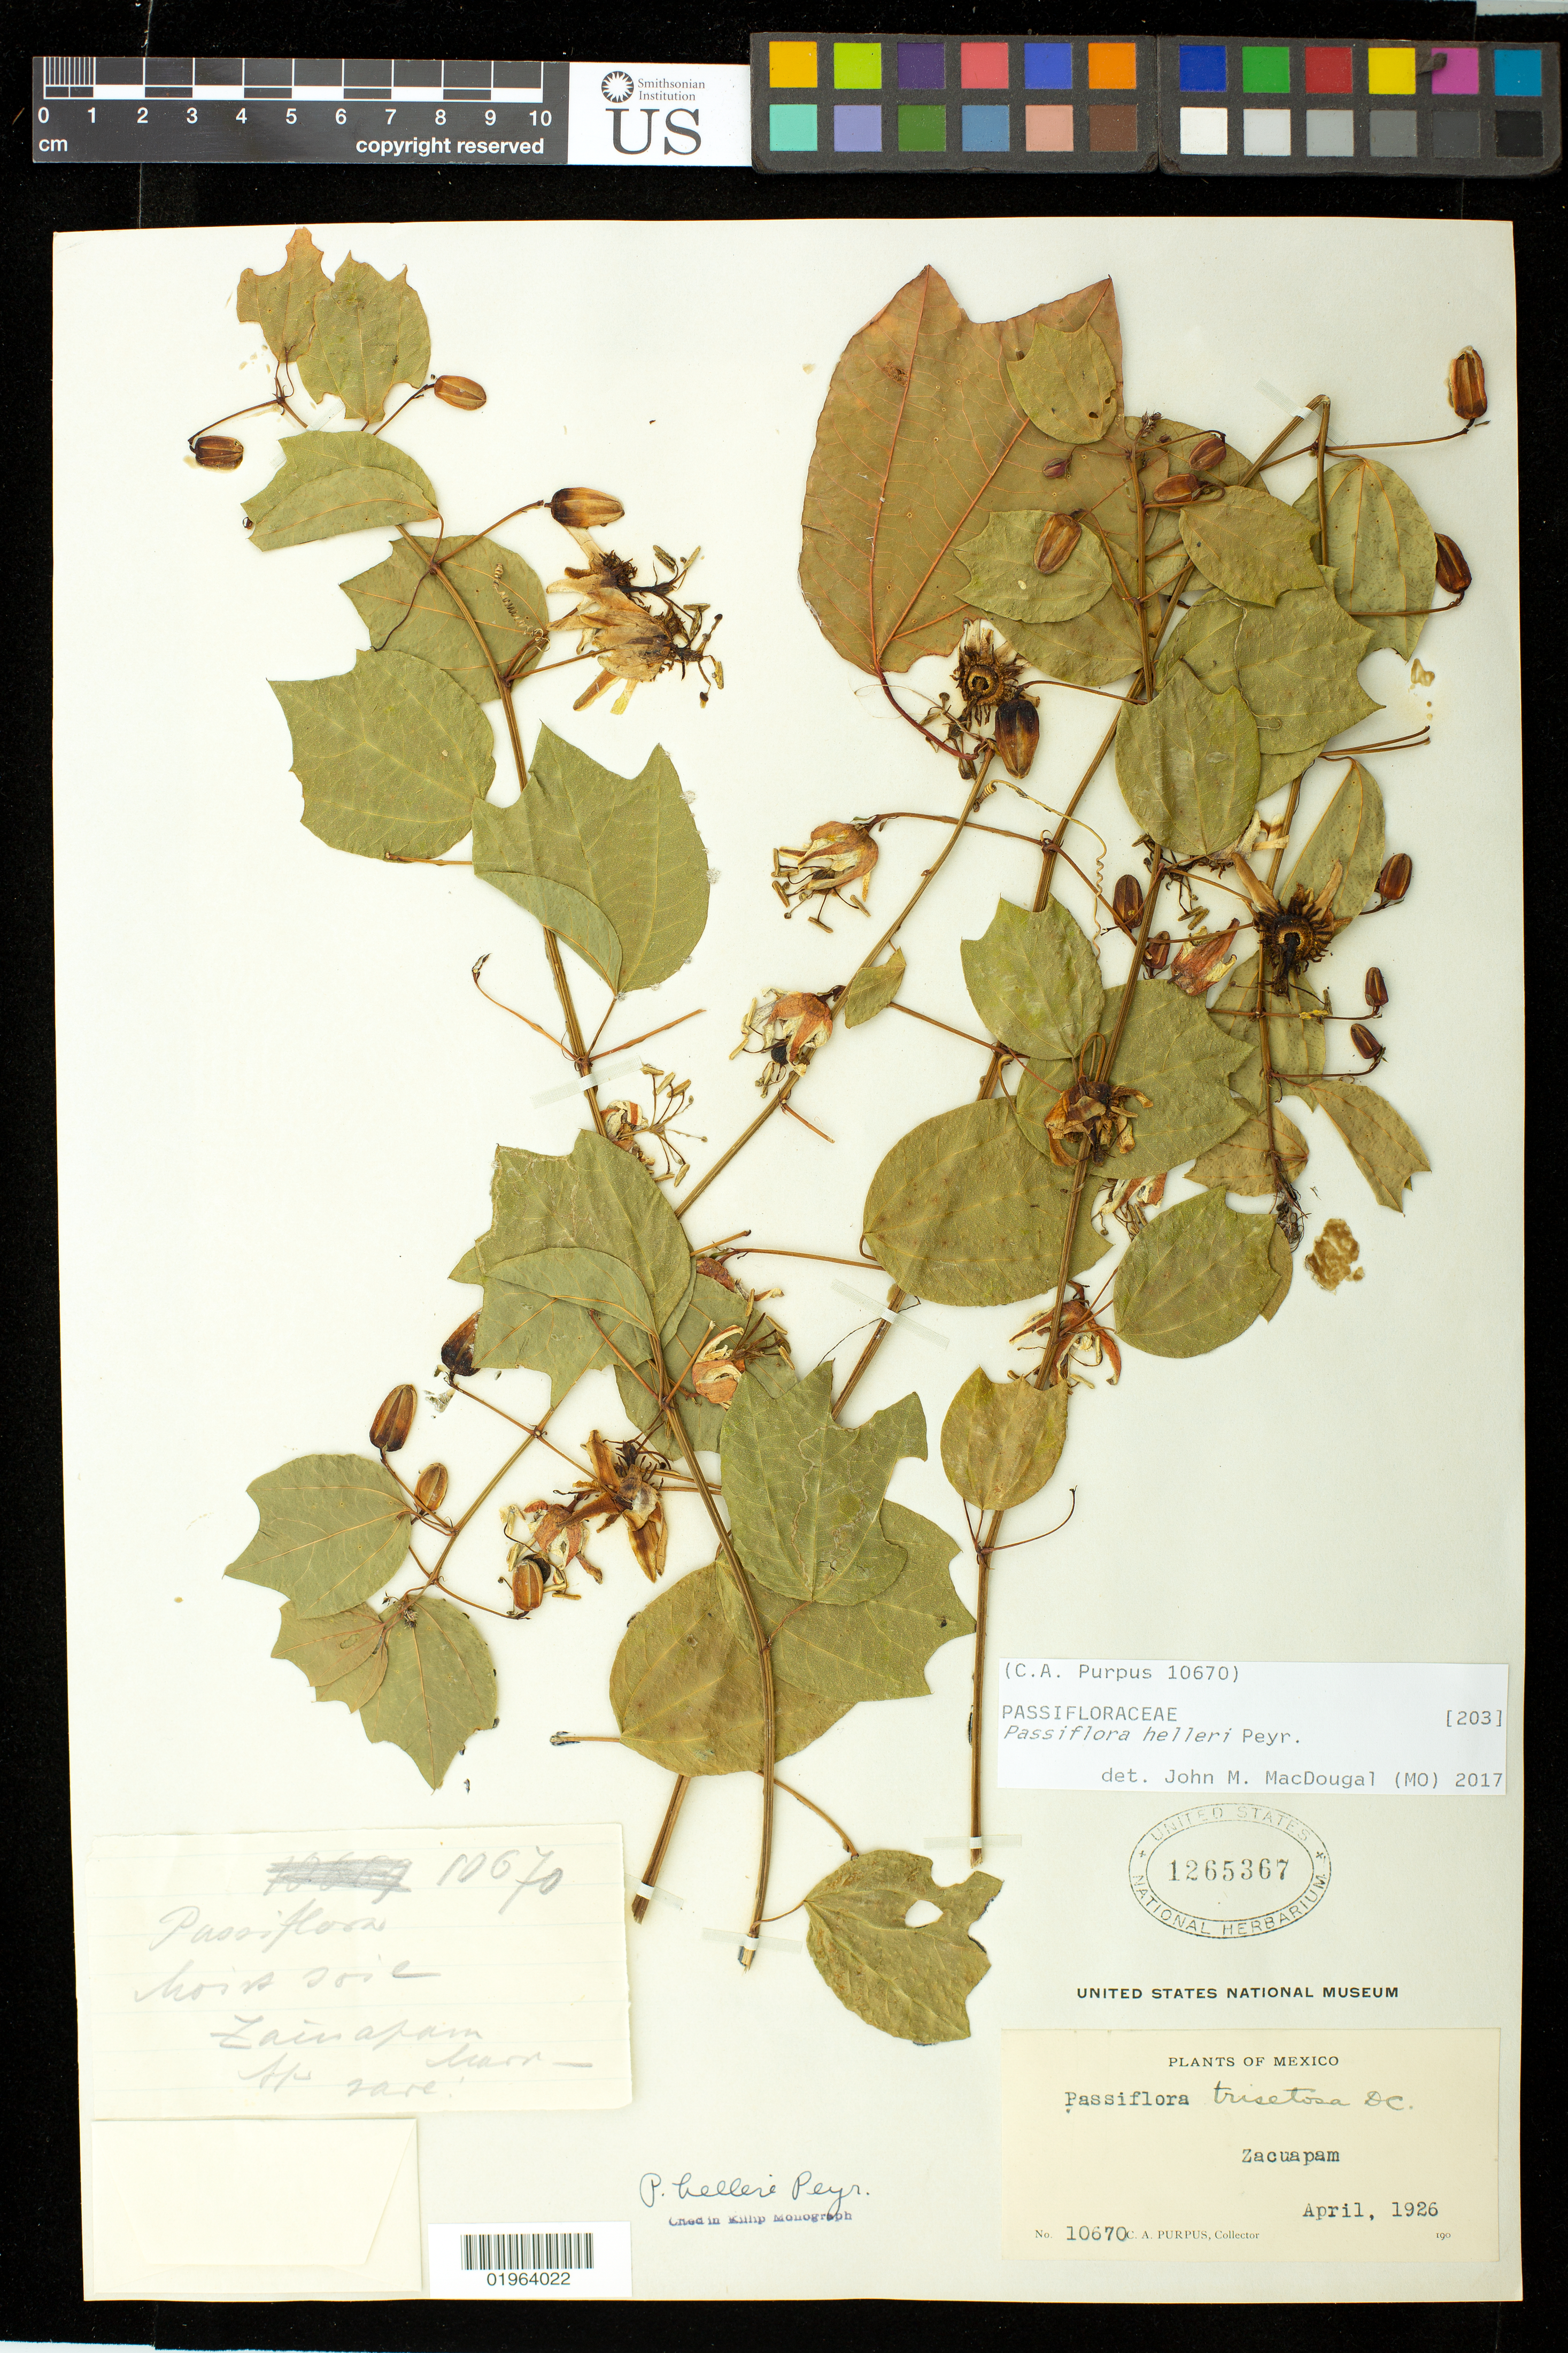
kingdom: Plantae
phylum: Tracheophyta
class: Magnoliopsida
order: Malpighiales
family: Passifloraceae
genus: Passiflora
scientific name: Passiflora helleri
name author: Peyr.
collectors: C. A. Purpus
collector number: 10670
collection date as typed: Apr 1926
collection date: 1926-04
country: Mexico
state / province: Veracruz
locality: Zacuapan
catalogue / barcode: US 1265367